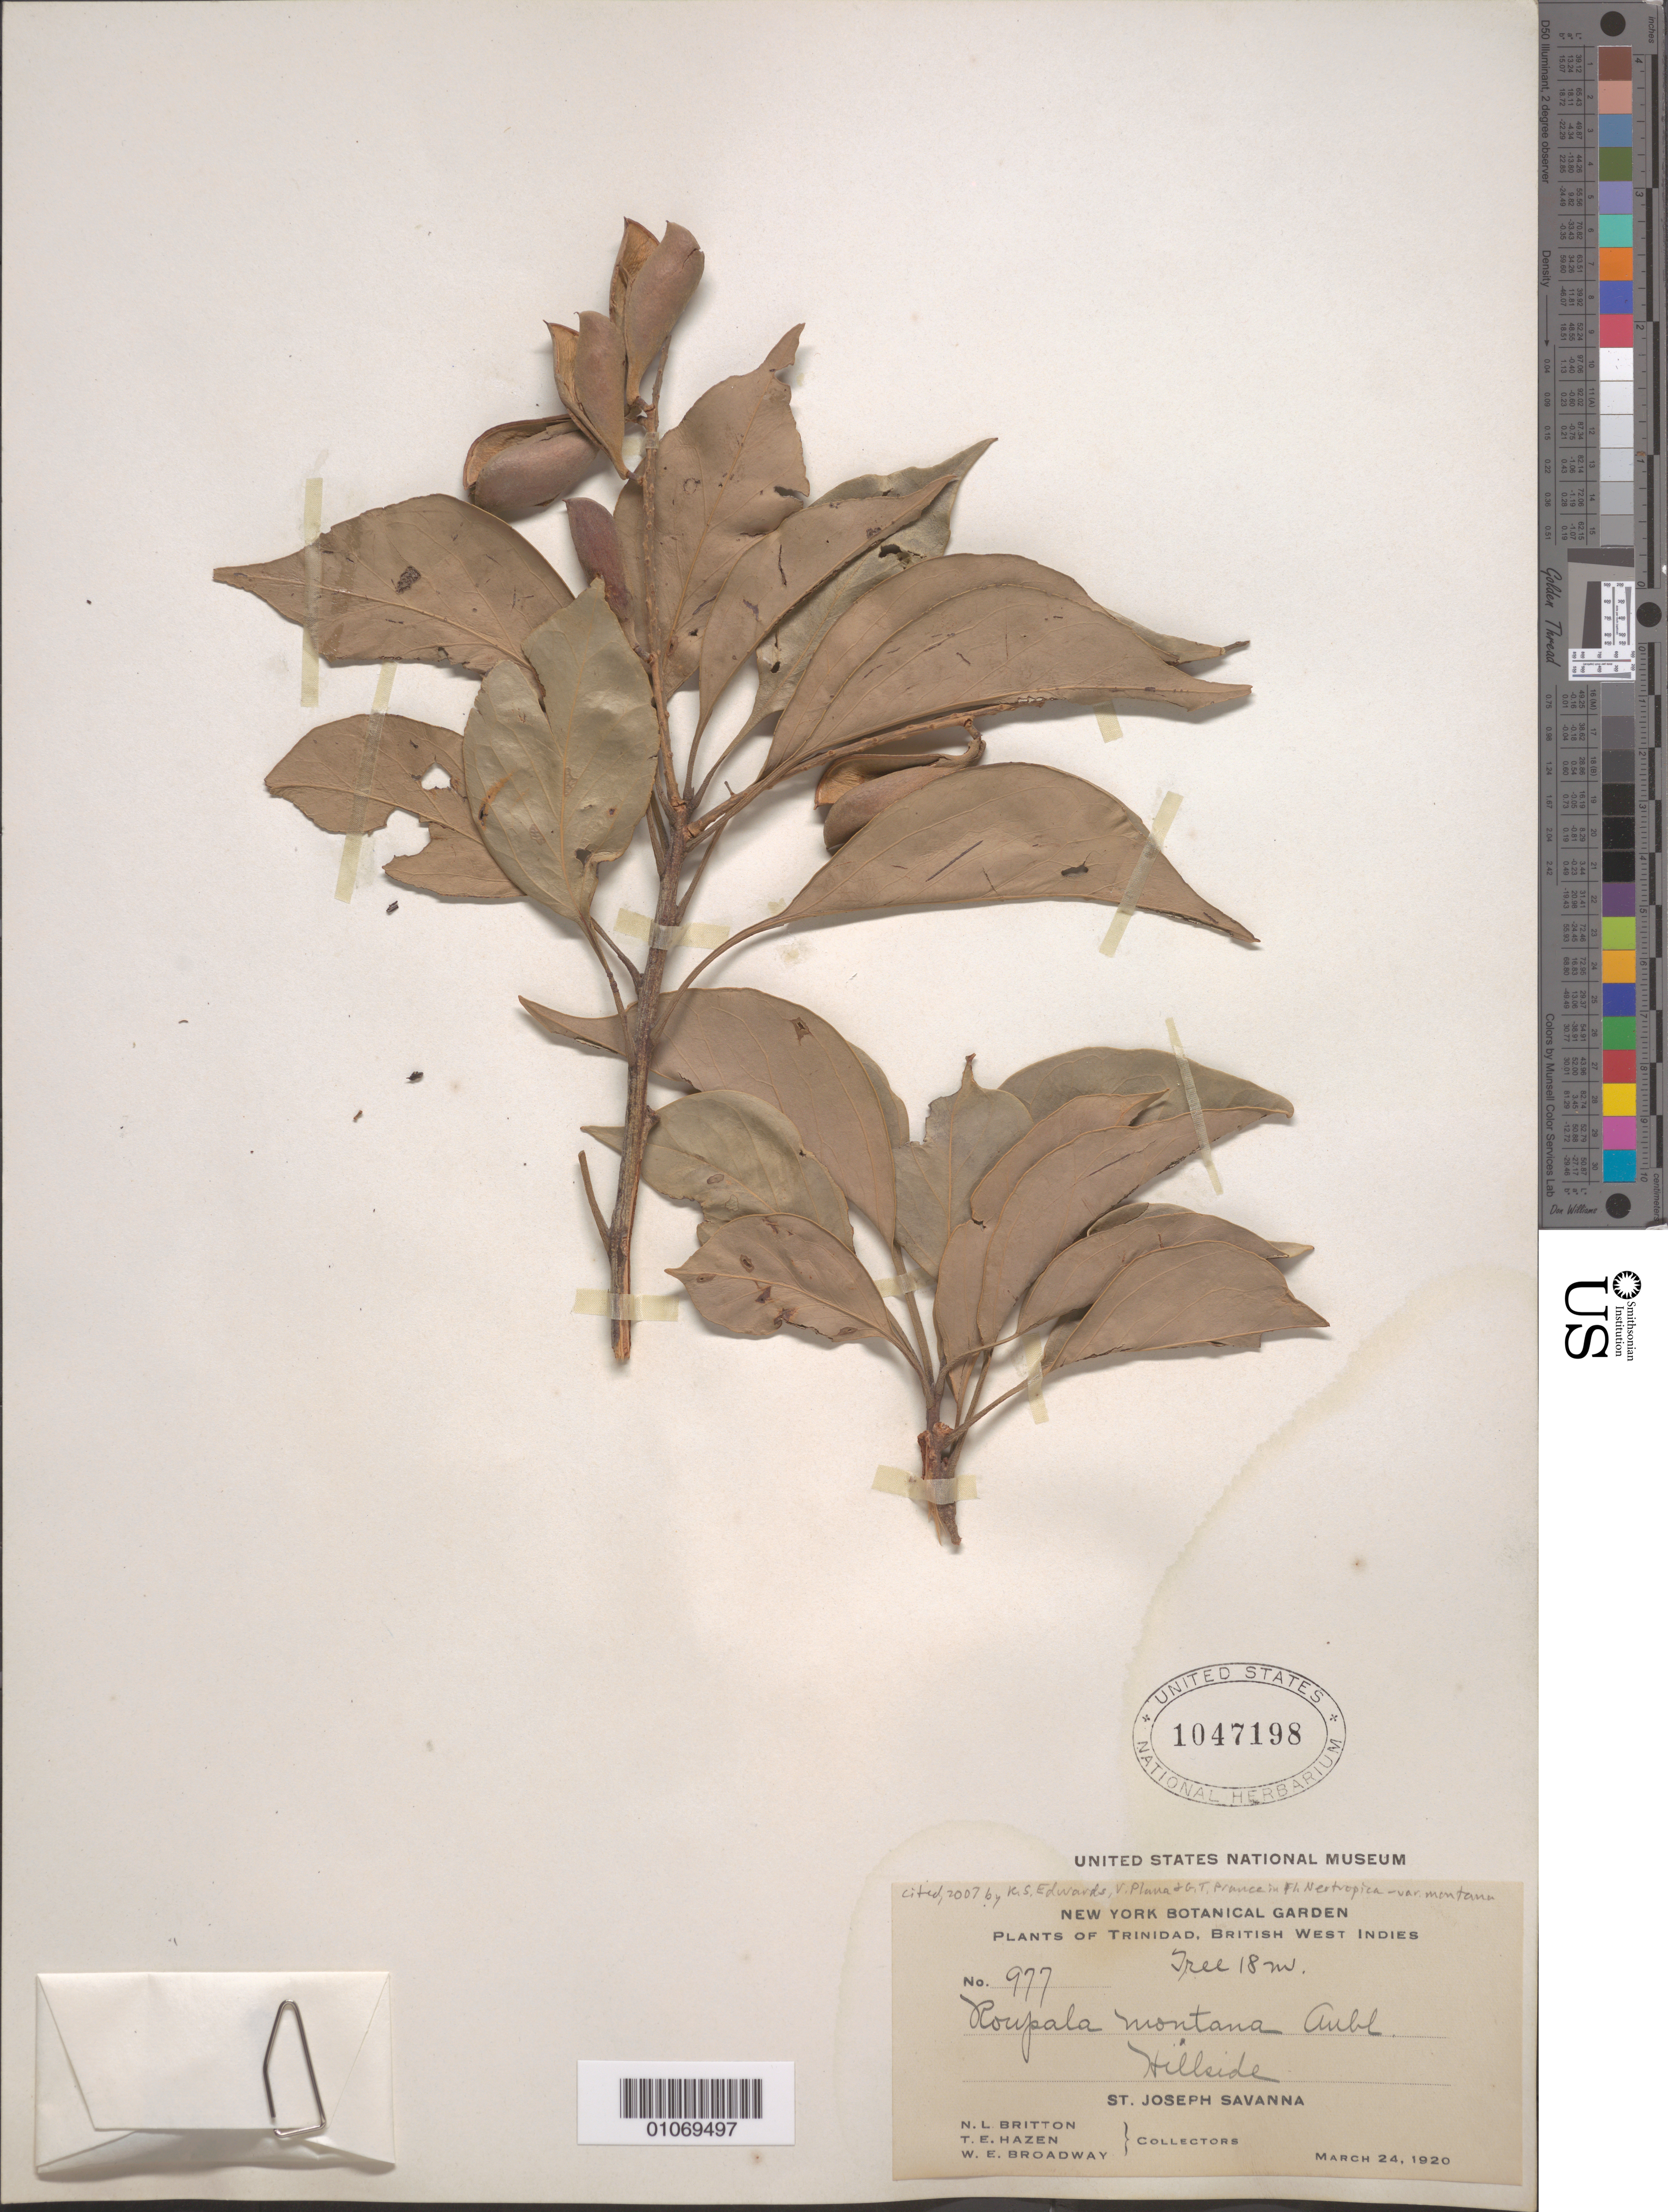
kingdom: Plantae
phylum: Tracheophyta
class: Magnoliopsida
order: Proteales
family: Proteaceae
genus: Roupala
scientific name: Roupala montana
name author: Aubl.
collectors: N. Britton, T. E. Hazen & W. E. Broadway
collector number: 977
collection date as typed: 24 Mar 1920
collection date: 1920-03-24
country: Trinidad and Tobago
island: Trinidad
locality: St. Joseph Savanna, hillside.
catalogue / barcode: US 1047198